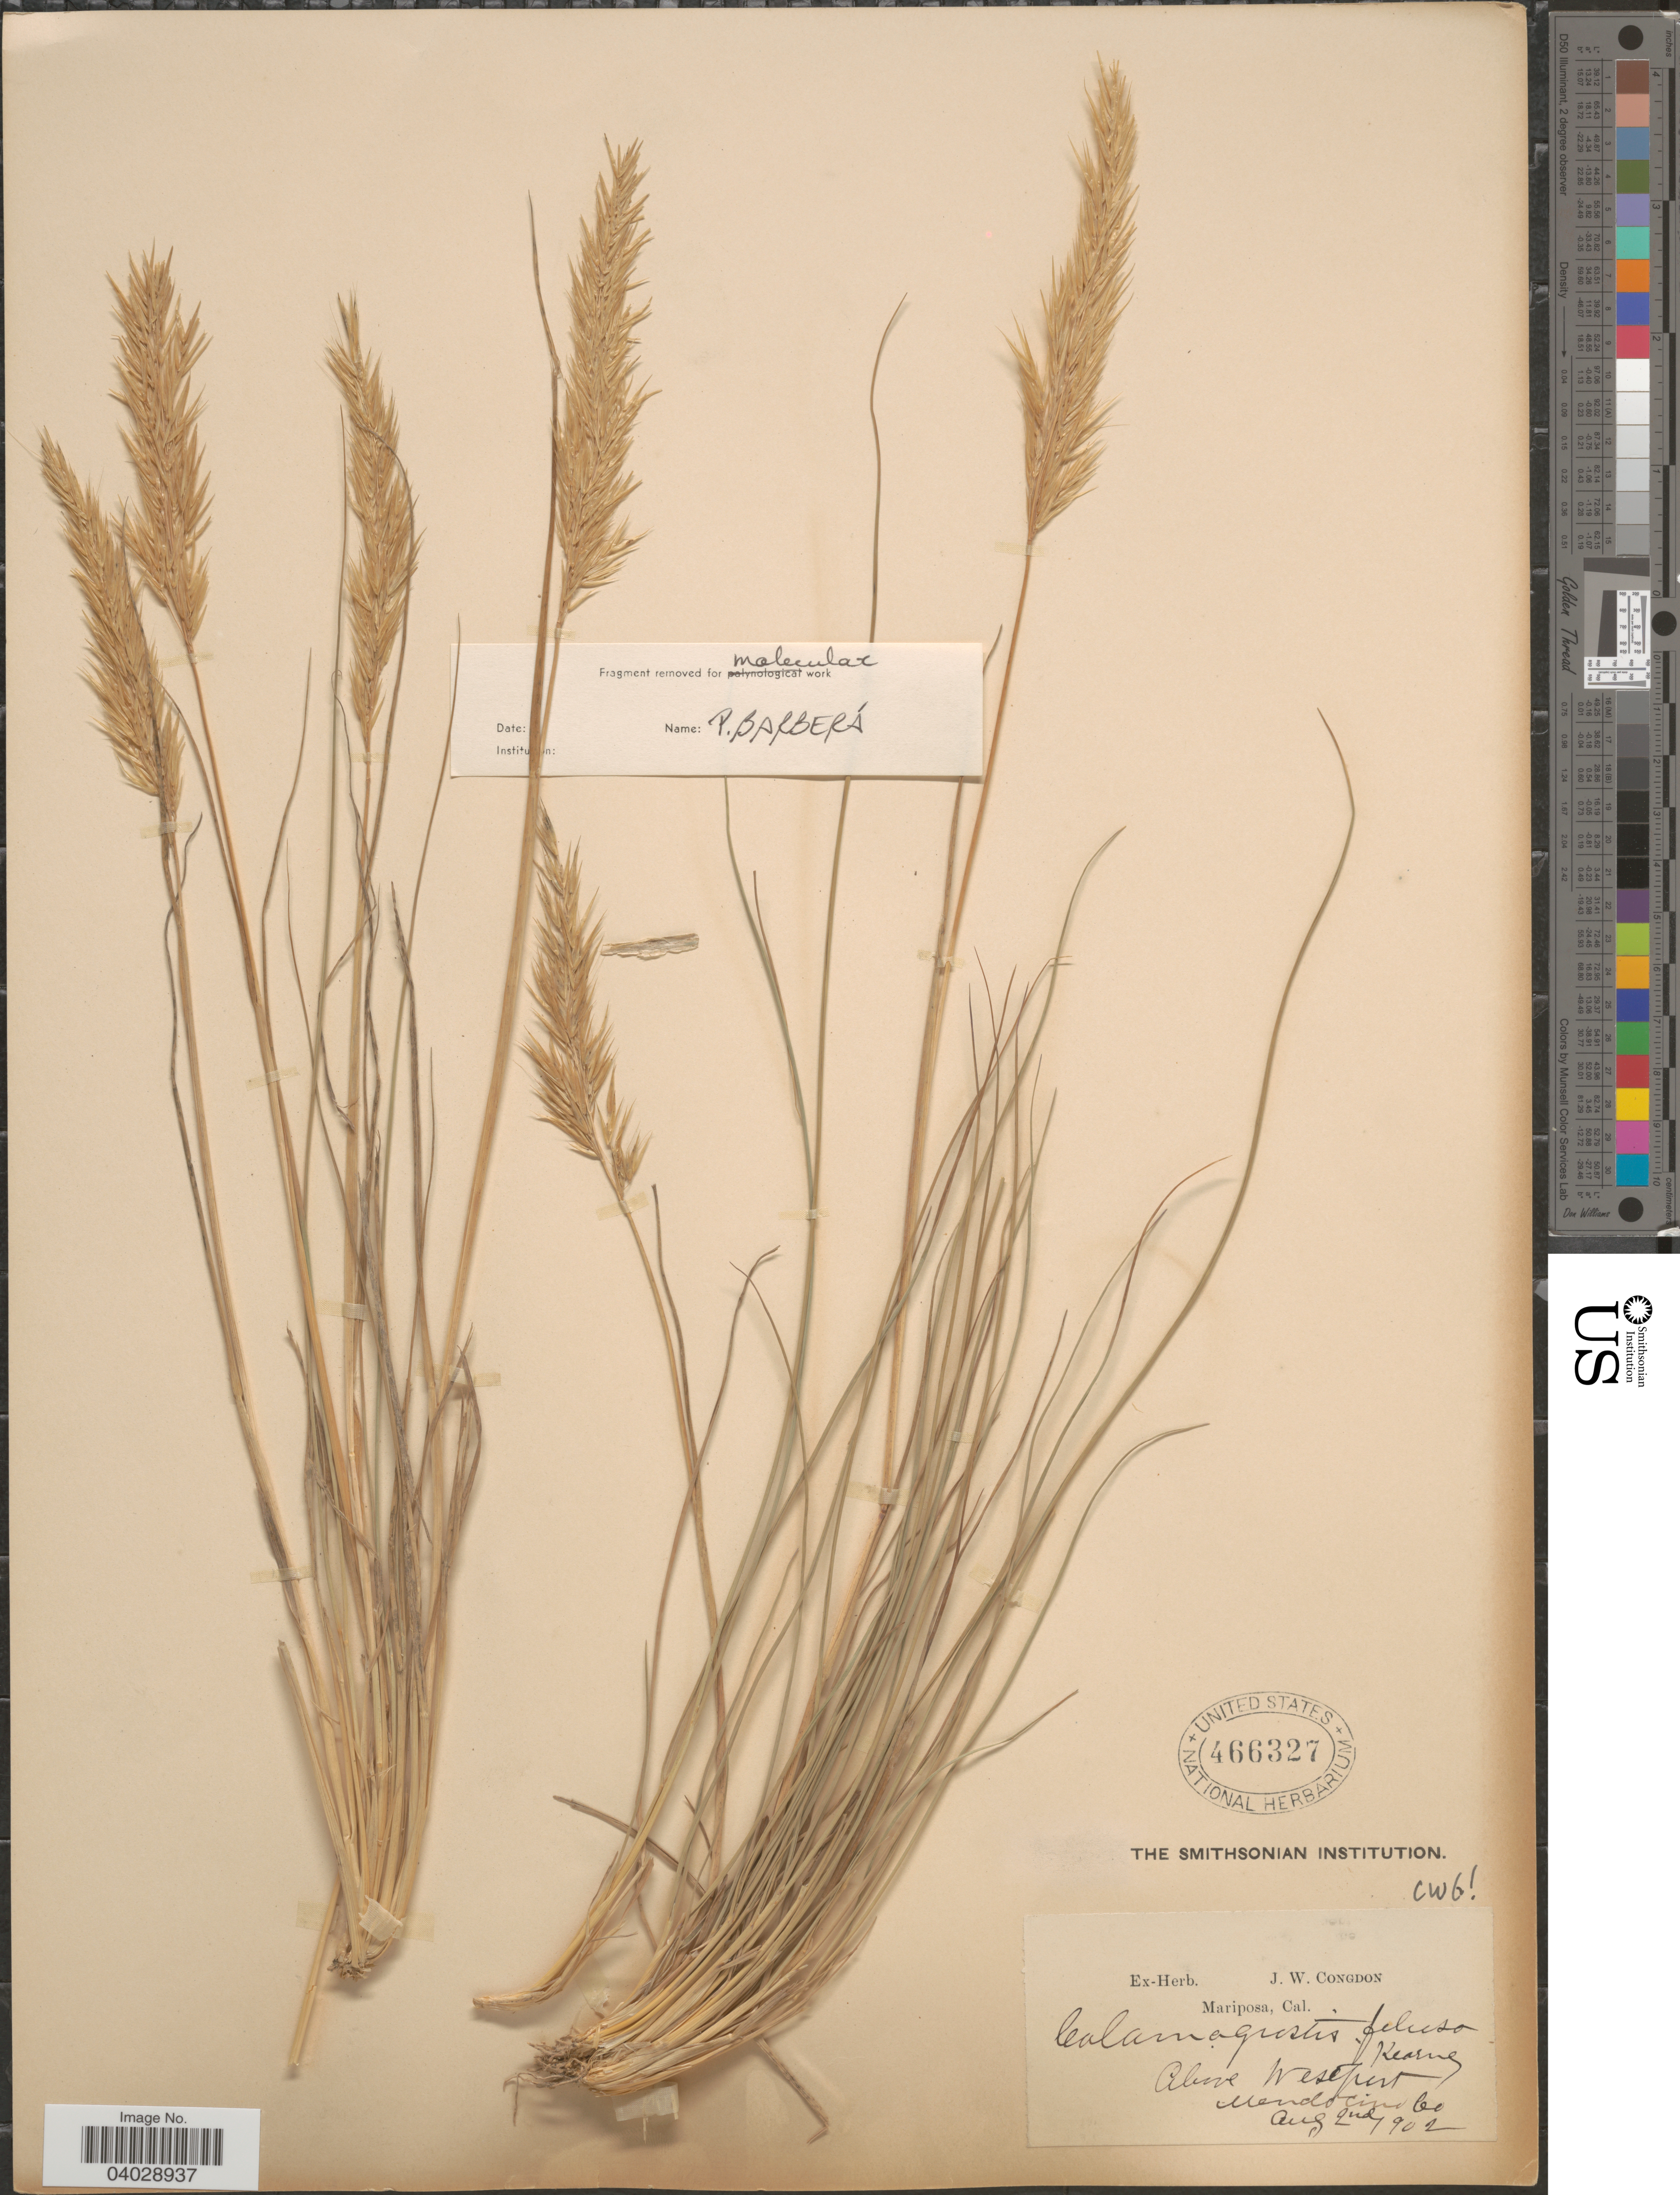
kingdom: Plantae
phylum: Tracheophyta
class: Liliopsida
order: Poales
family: Poaceae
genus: Calamagrostis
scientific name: Calamagrostis foliosa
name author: Kearney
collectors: ex herb. J. W. Congdon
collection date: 1902-08-02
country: United States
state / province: California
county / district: Mendocino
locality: Mariposa. Above Westport, Mendocino Co.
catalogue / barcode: US 466327